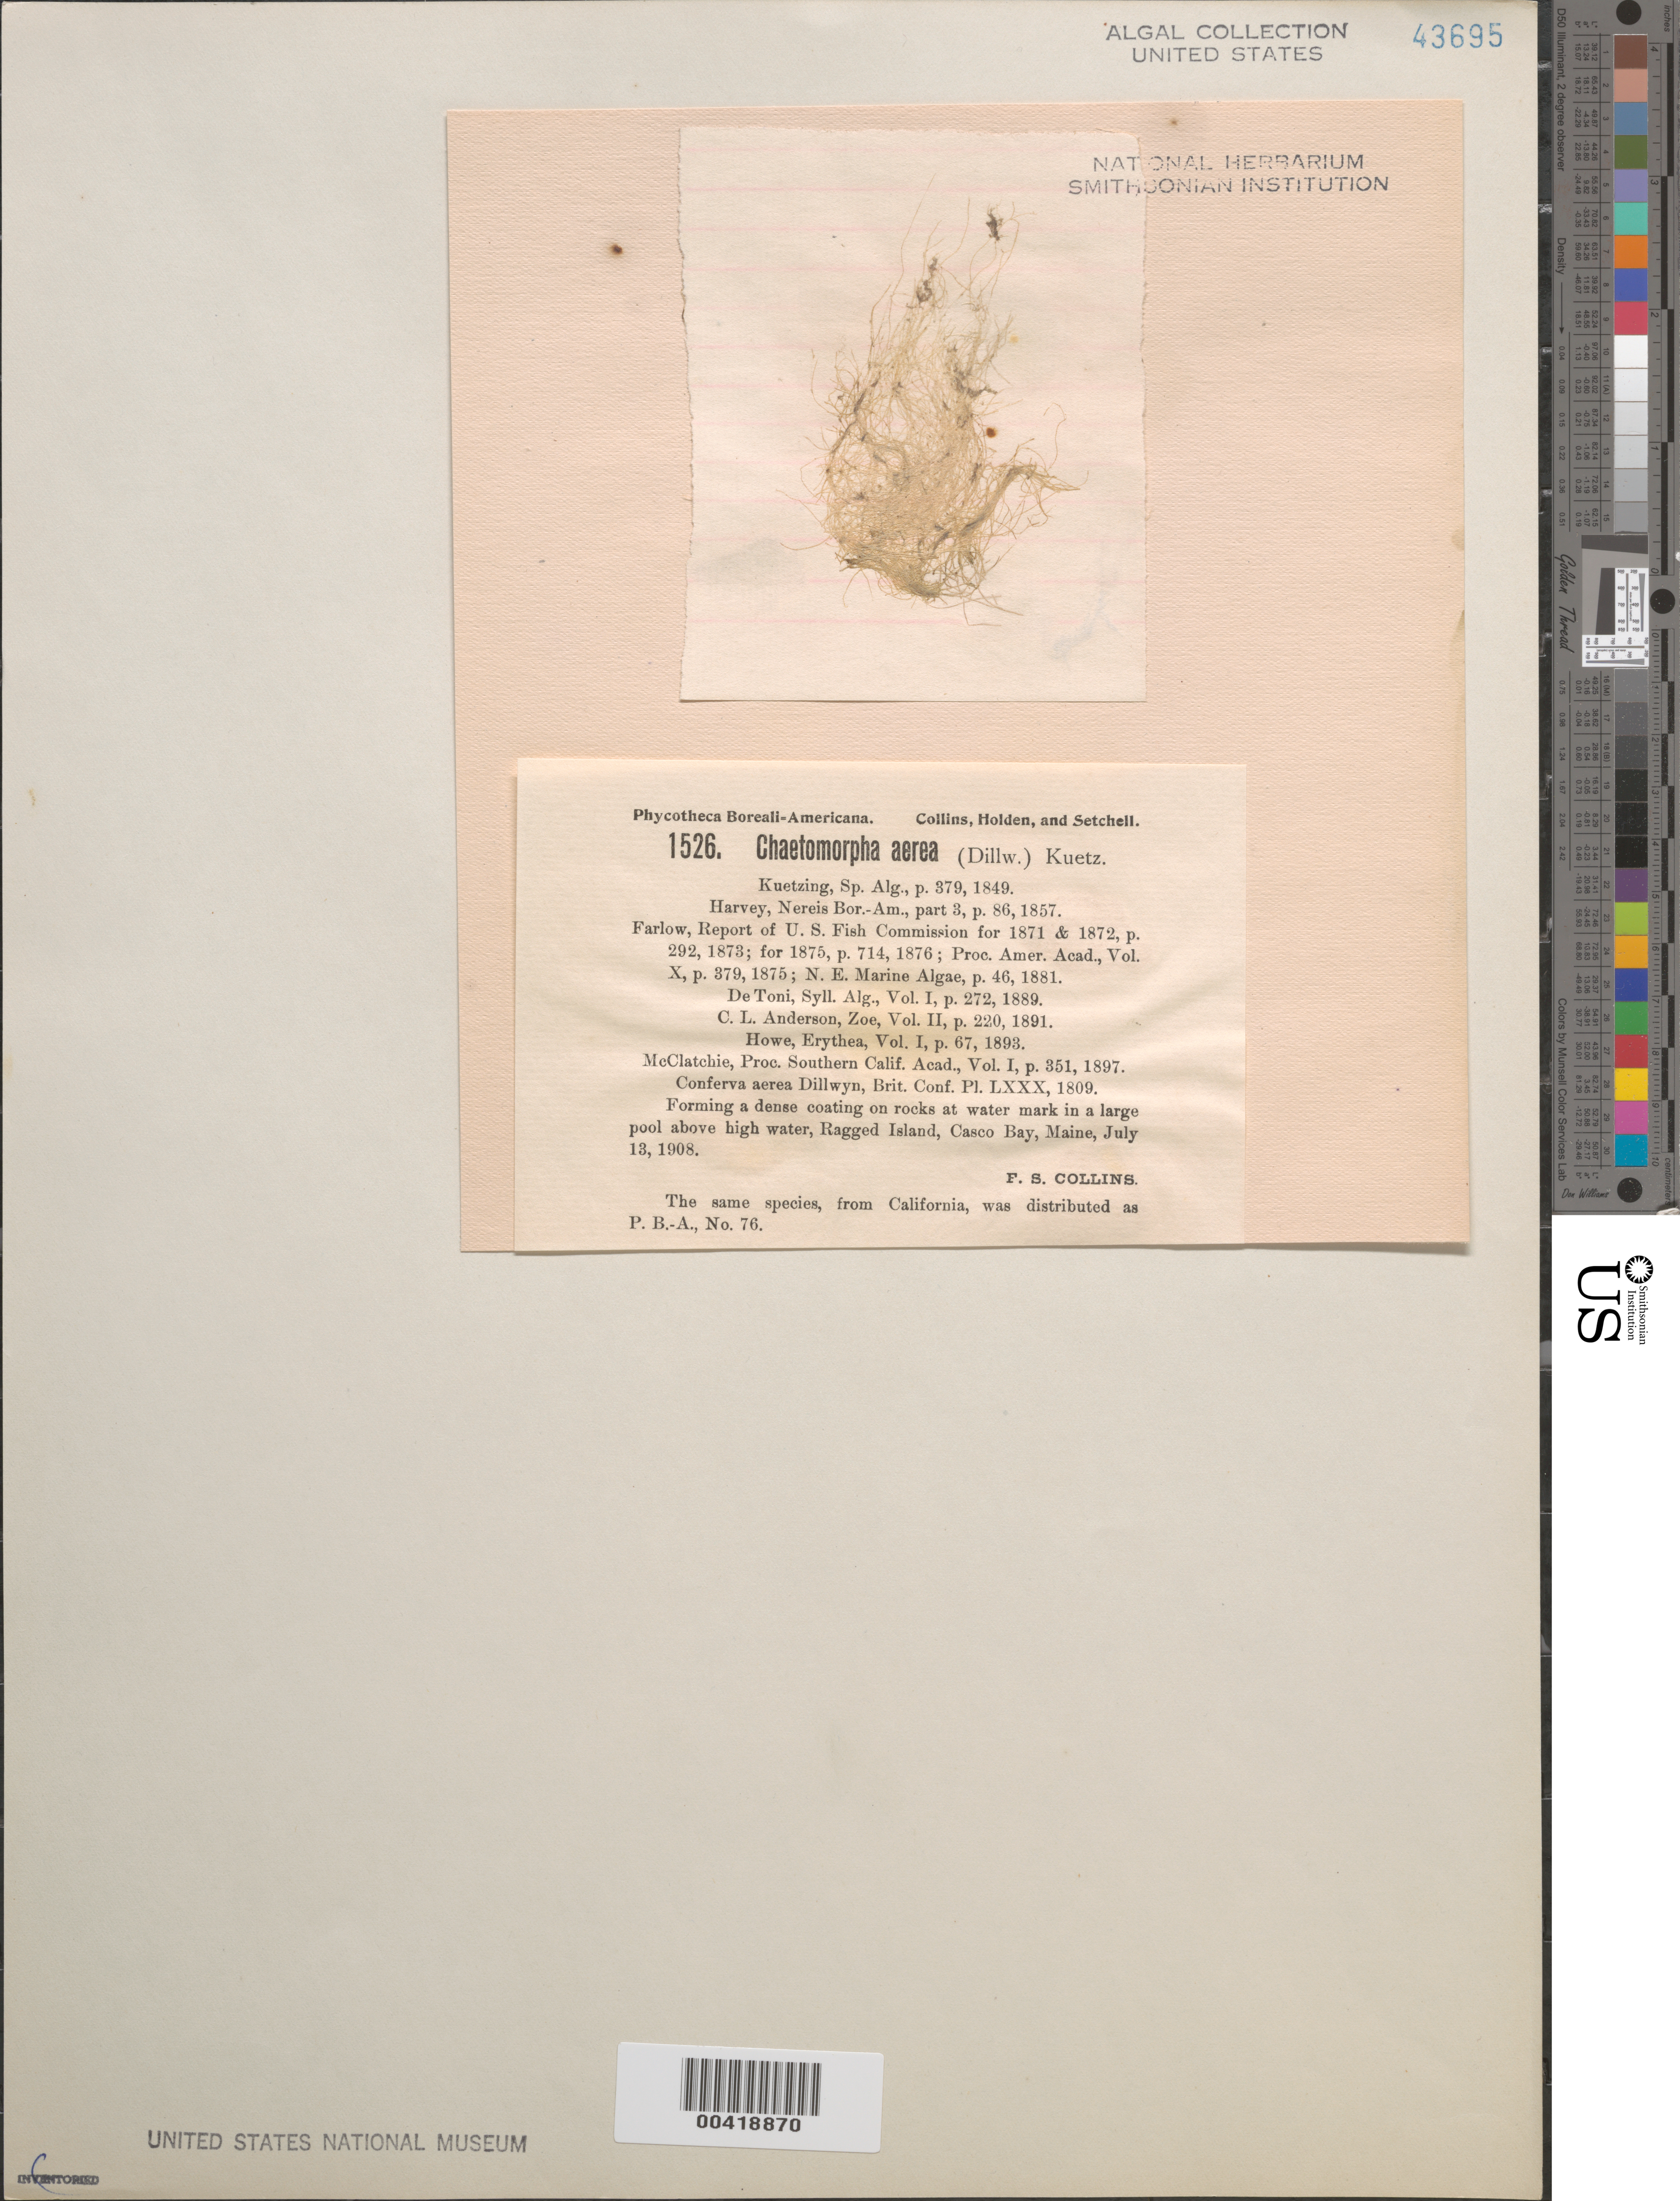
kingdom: Plantae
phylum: Chlorophyta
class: Ulvophyceae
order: Cladophorales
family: Cladophoraceae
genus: Chaetomorpha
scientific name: Chaetomorpha aerea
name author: (Dillwyn) Kütz.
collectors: F. Collins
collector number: PB-A 1526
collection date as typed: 13 Jul 1908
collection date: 1908-07-13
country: United States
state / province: Maine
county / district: Cumberland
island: Ragged Island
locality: Casco Bay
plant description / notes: Collins, Holden & Setchell, Phycotheca Boreali-Americana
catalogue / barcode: US 43695